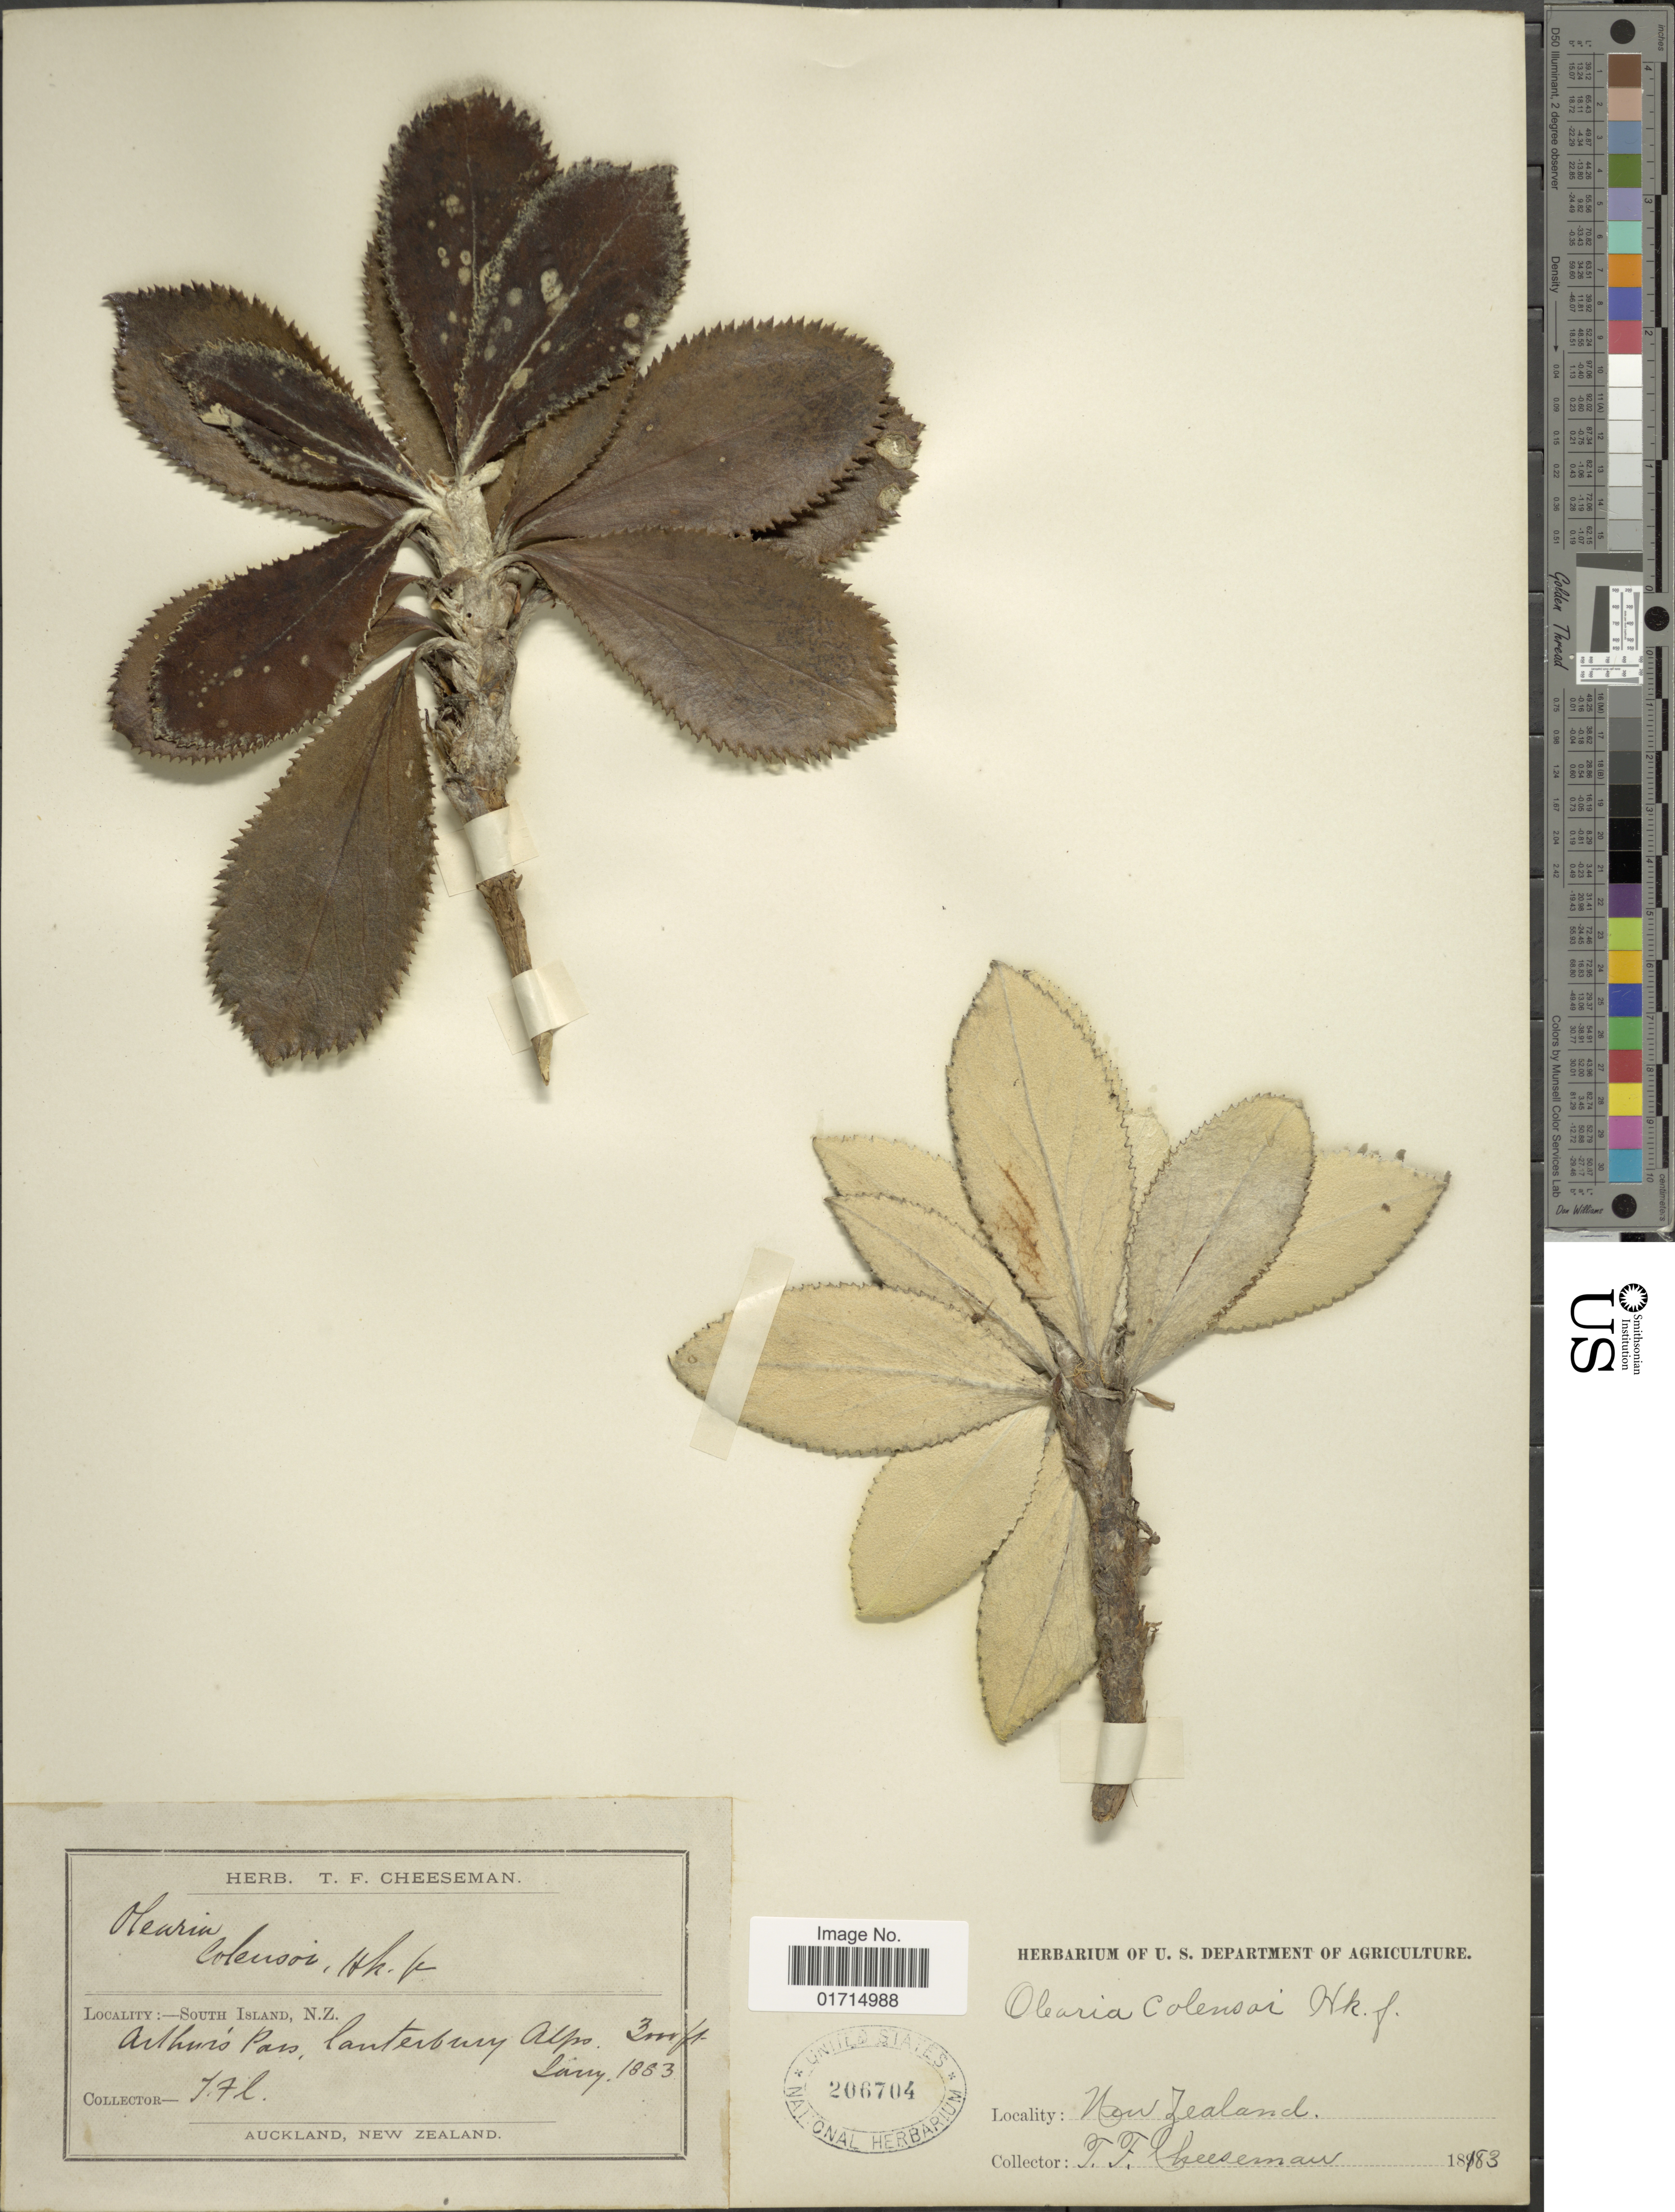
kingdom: Plantae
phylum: Tracheophyta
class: Magnoliopsida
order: Asterales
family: Asteraceae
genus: Olearia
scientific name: Olearia colensoi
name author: Hook. f.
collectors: T. F. Cheeseman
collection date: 1883-06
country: New Zealand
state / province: Canterbury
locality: South Island, N.Z. Arthur's Pass, Canterbury Alps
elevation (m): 914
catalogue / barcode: US 206704